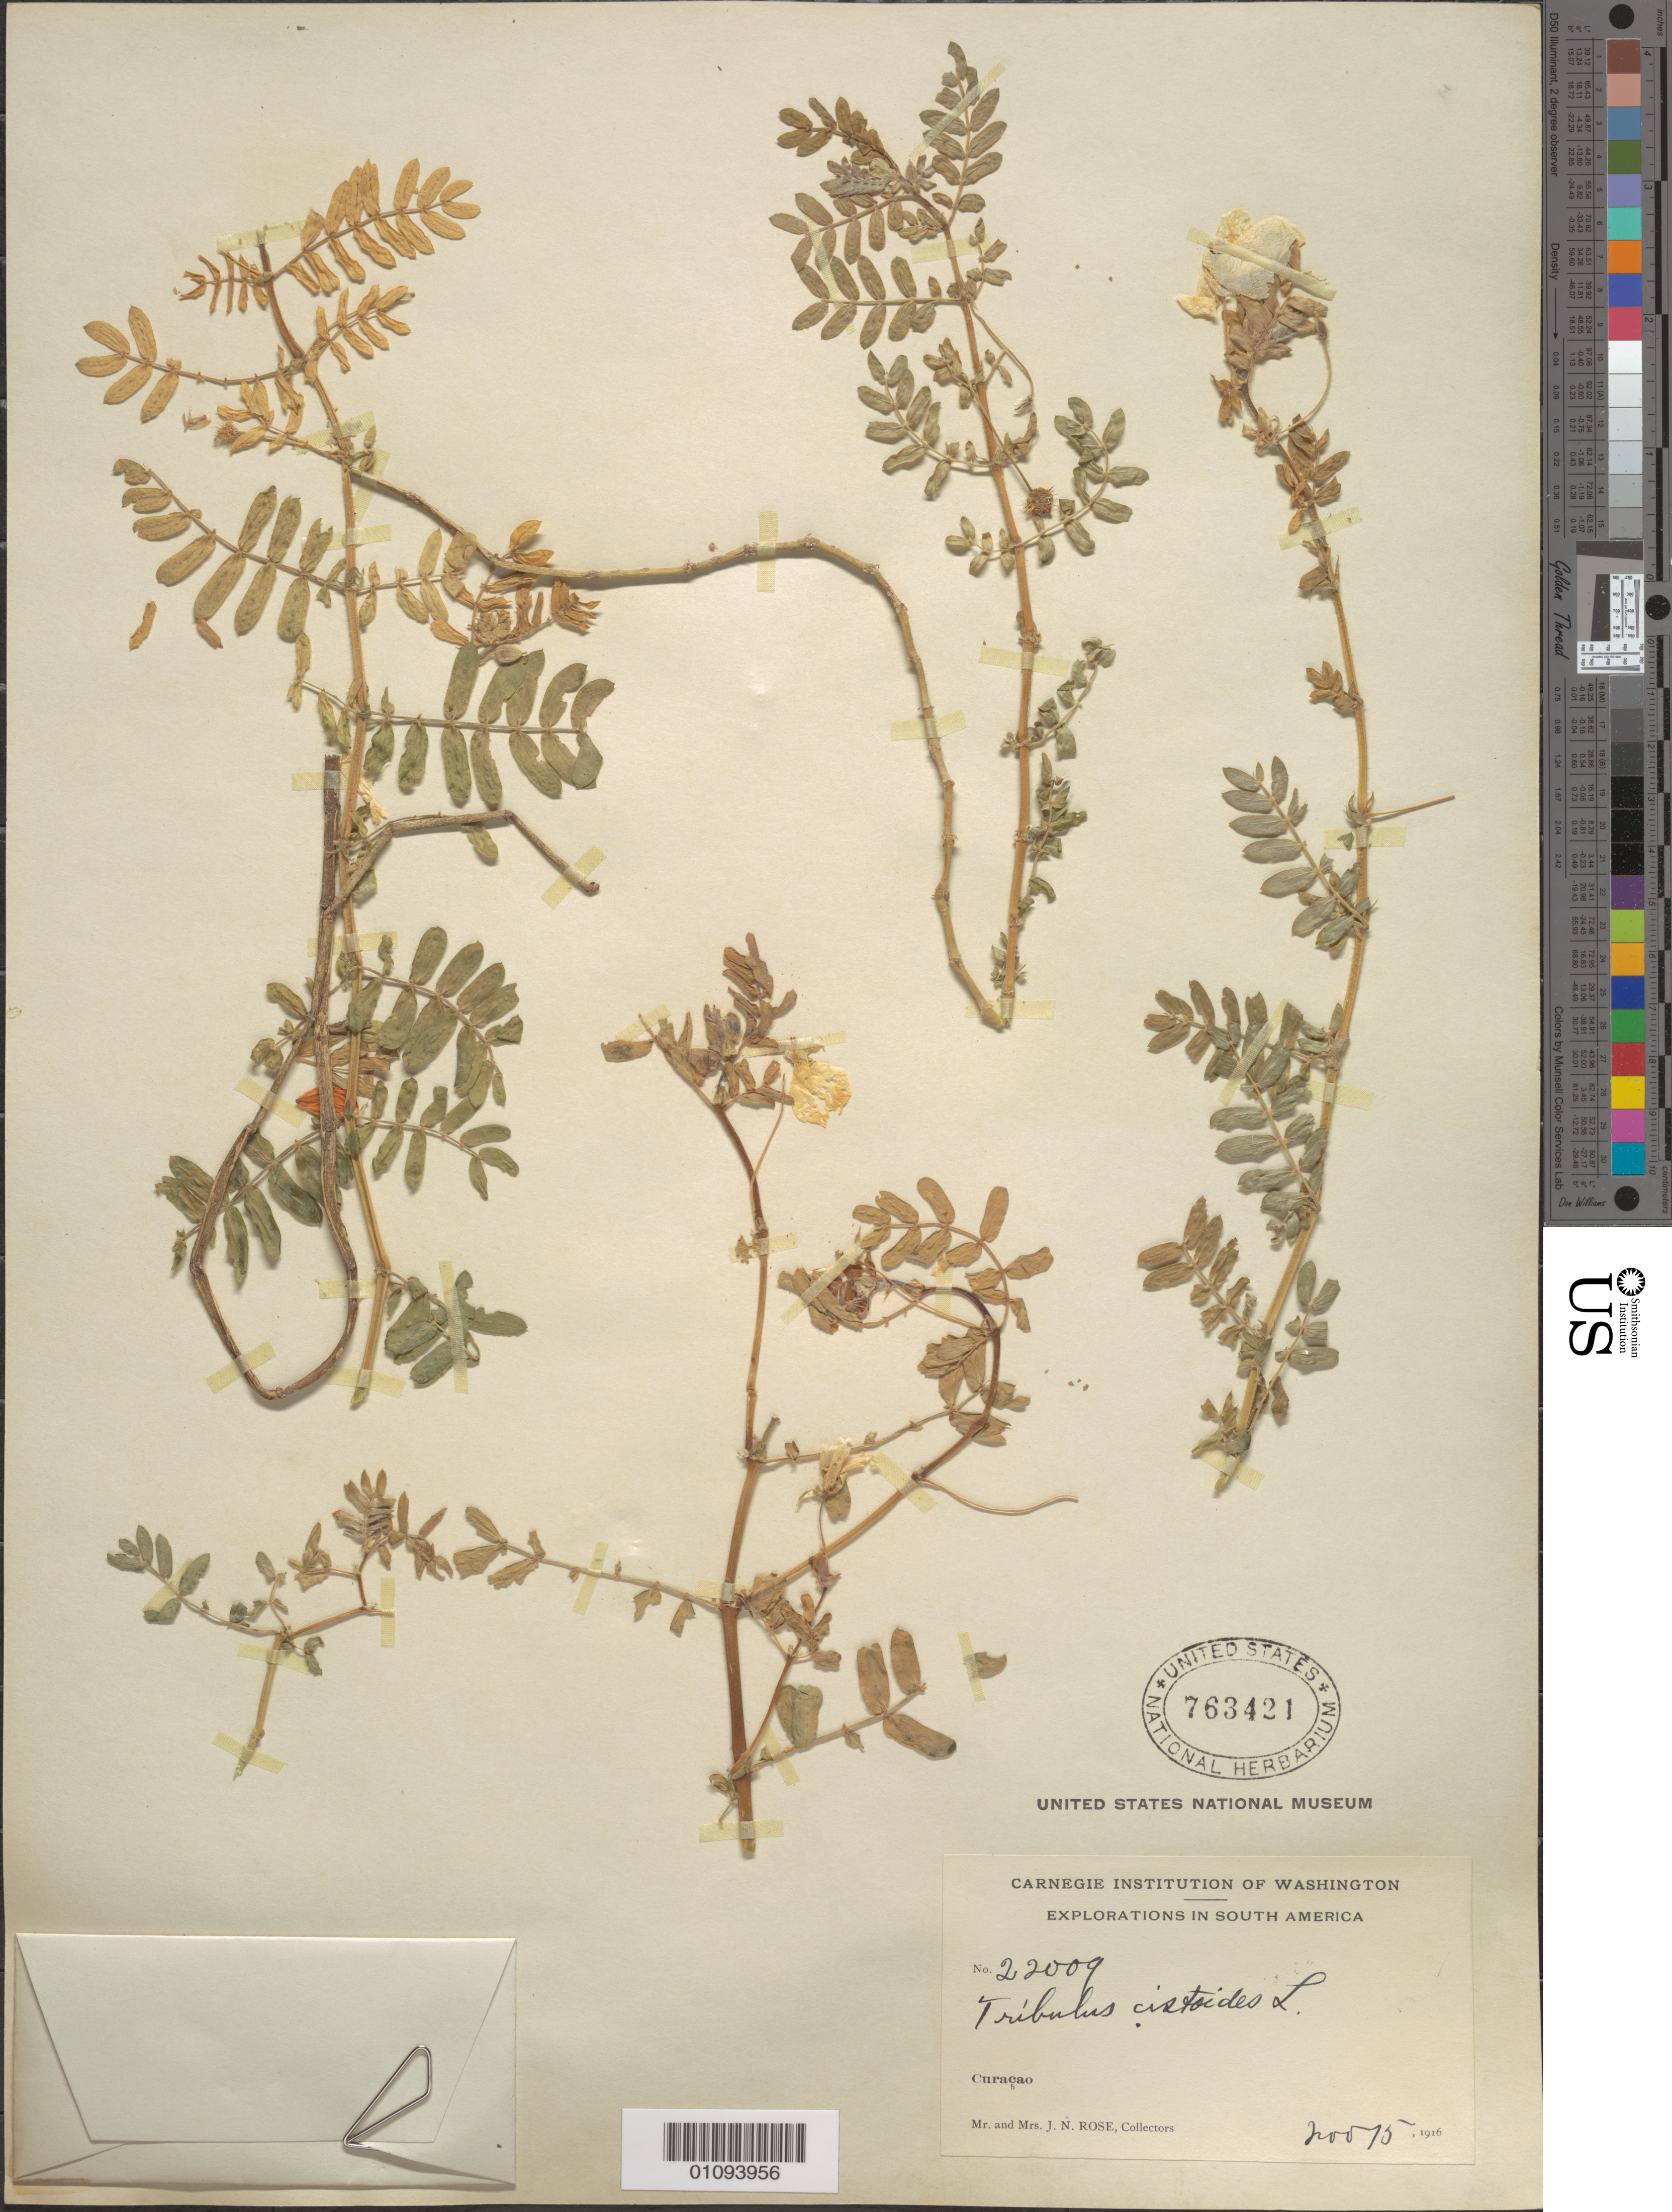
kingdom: Plantae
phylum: Tracheophyta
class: Magnoliopsida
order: Zygophyllales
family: Zygophyllaceae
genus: Tribulus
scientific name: Tribulus cistoides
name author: L.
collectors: J. N. Rose & L. B. Rose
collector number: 22009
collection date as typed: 15 Nov 1916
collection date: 1916-11-15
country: Curaçao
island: Curaçao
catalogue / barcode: US 763421